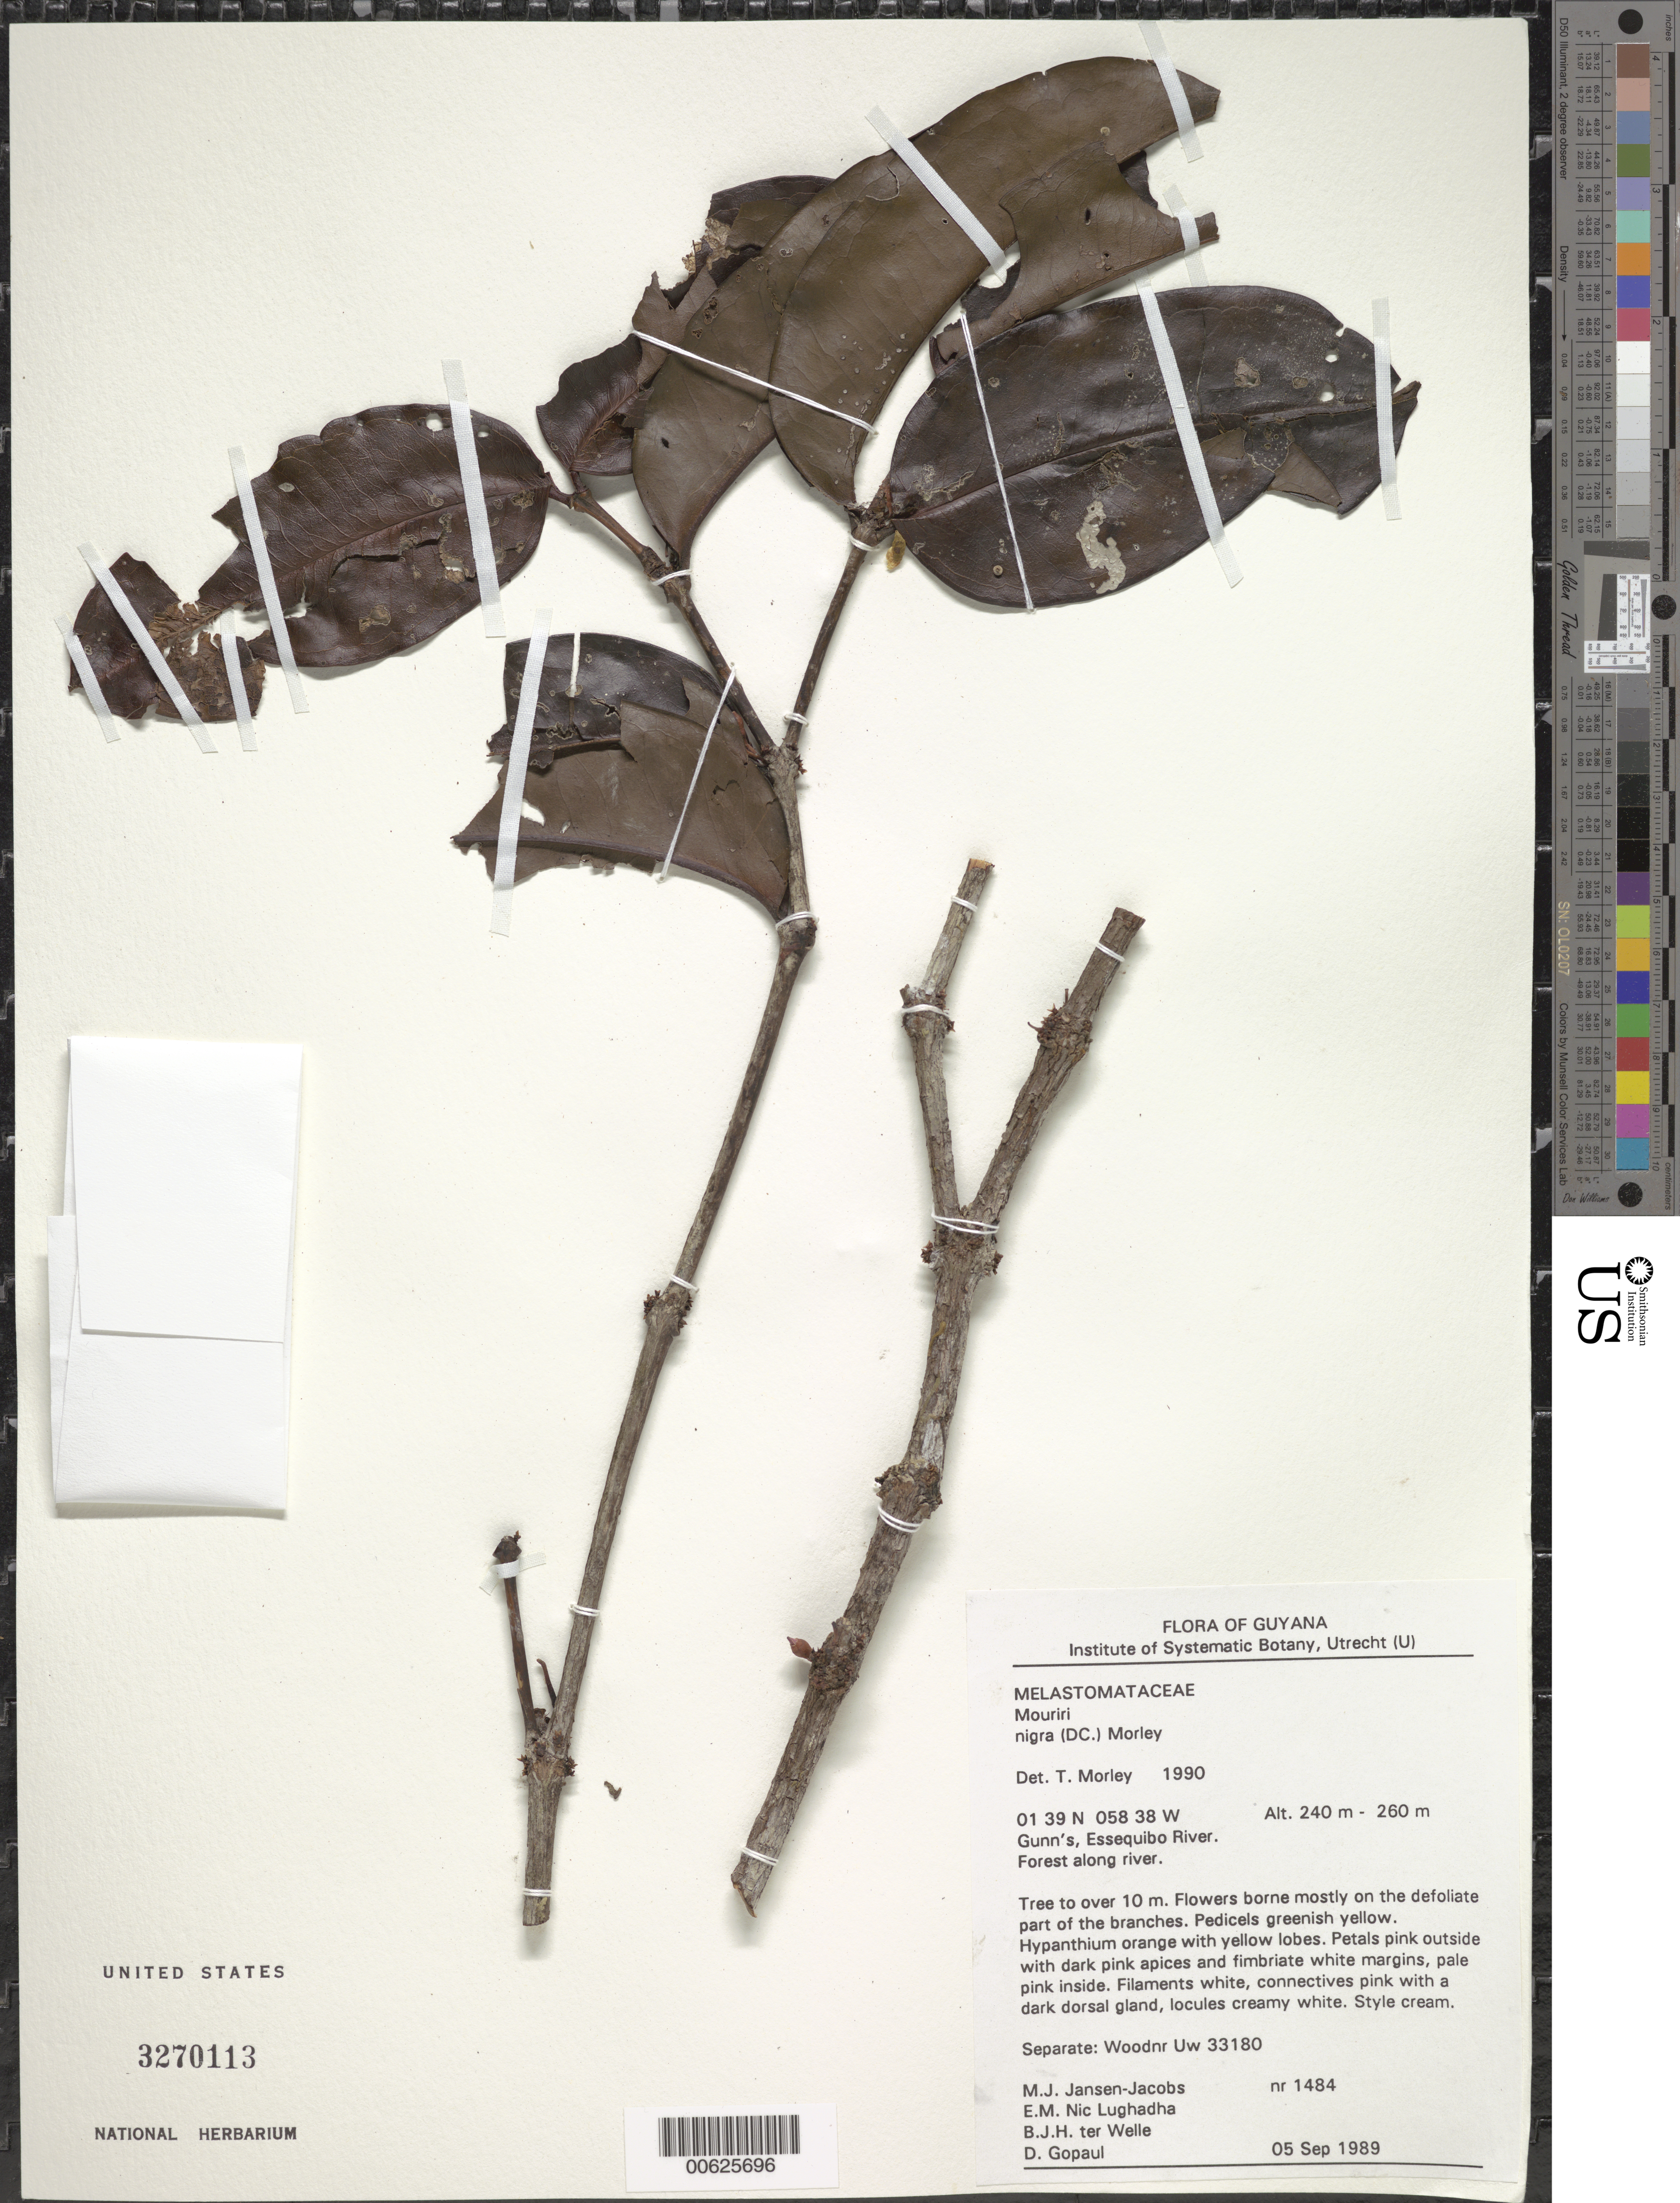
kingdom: Plantae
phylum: Tracheophyta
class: Magnoliopsida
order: Myrtales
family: Melastomataceae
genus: Mouriri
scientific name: Mouriri nigra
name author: (DC.) Morley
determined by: Morley, T.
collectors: M. J. Jansen-Jacobs, E. Nic Lughadha, B. Welle & D. Gopaul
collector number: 1484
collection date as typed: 5-Sep-89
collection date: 1989-09-05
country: Guyana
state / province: U. Takutu-U. Essequibo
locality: Gunn's, Essequibo River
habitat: Forest along river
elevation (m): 240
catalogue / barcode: US 3270113